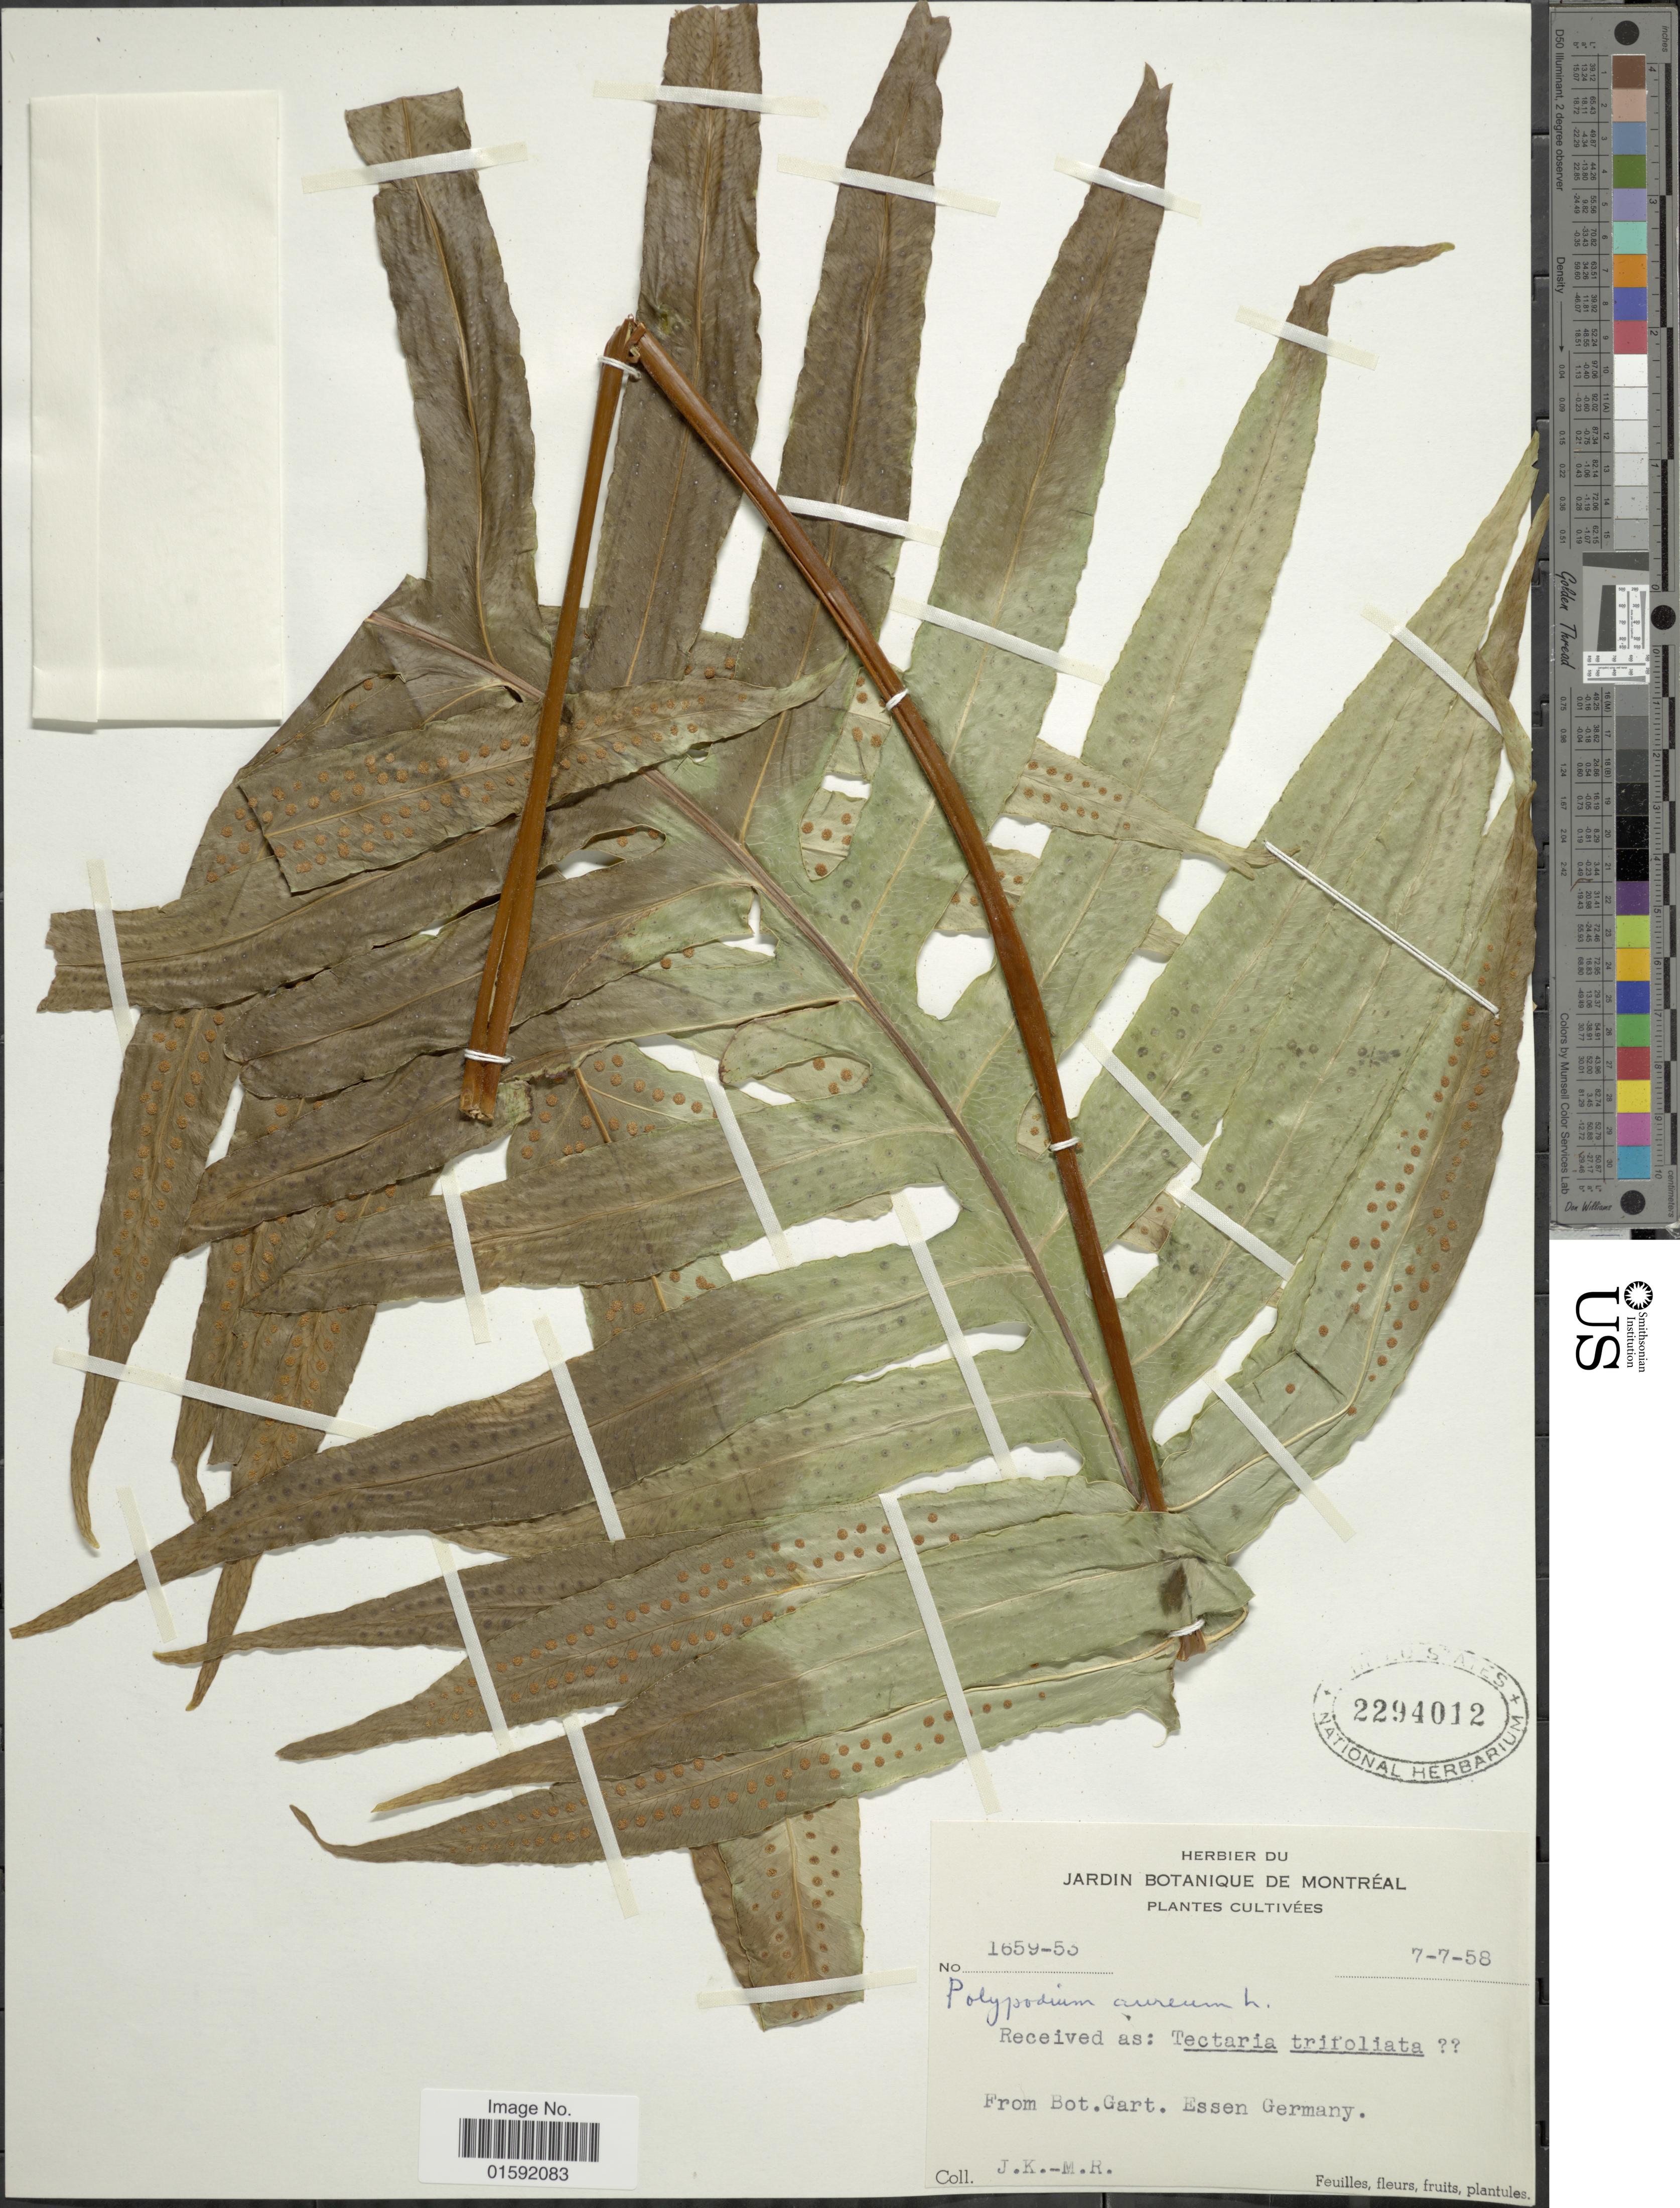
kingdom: Plantae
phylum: Tracheophyta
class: Polypodiopsida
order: Polypodiales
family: Polypodiaceae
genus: Phlebodium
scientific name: Phlebodium aureum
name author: (L.) J. Sm.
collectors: J. K. & M. R.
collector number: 1659-53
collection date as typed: Transcribed d/m/y: 7/7/58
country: Germany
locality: Jardin Botanique de Montreal, From Bot, Gart. Essen Germany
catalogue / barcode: US 2294012